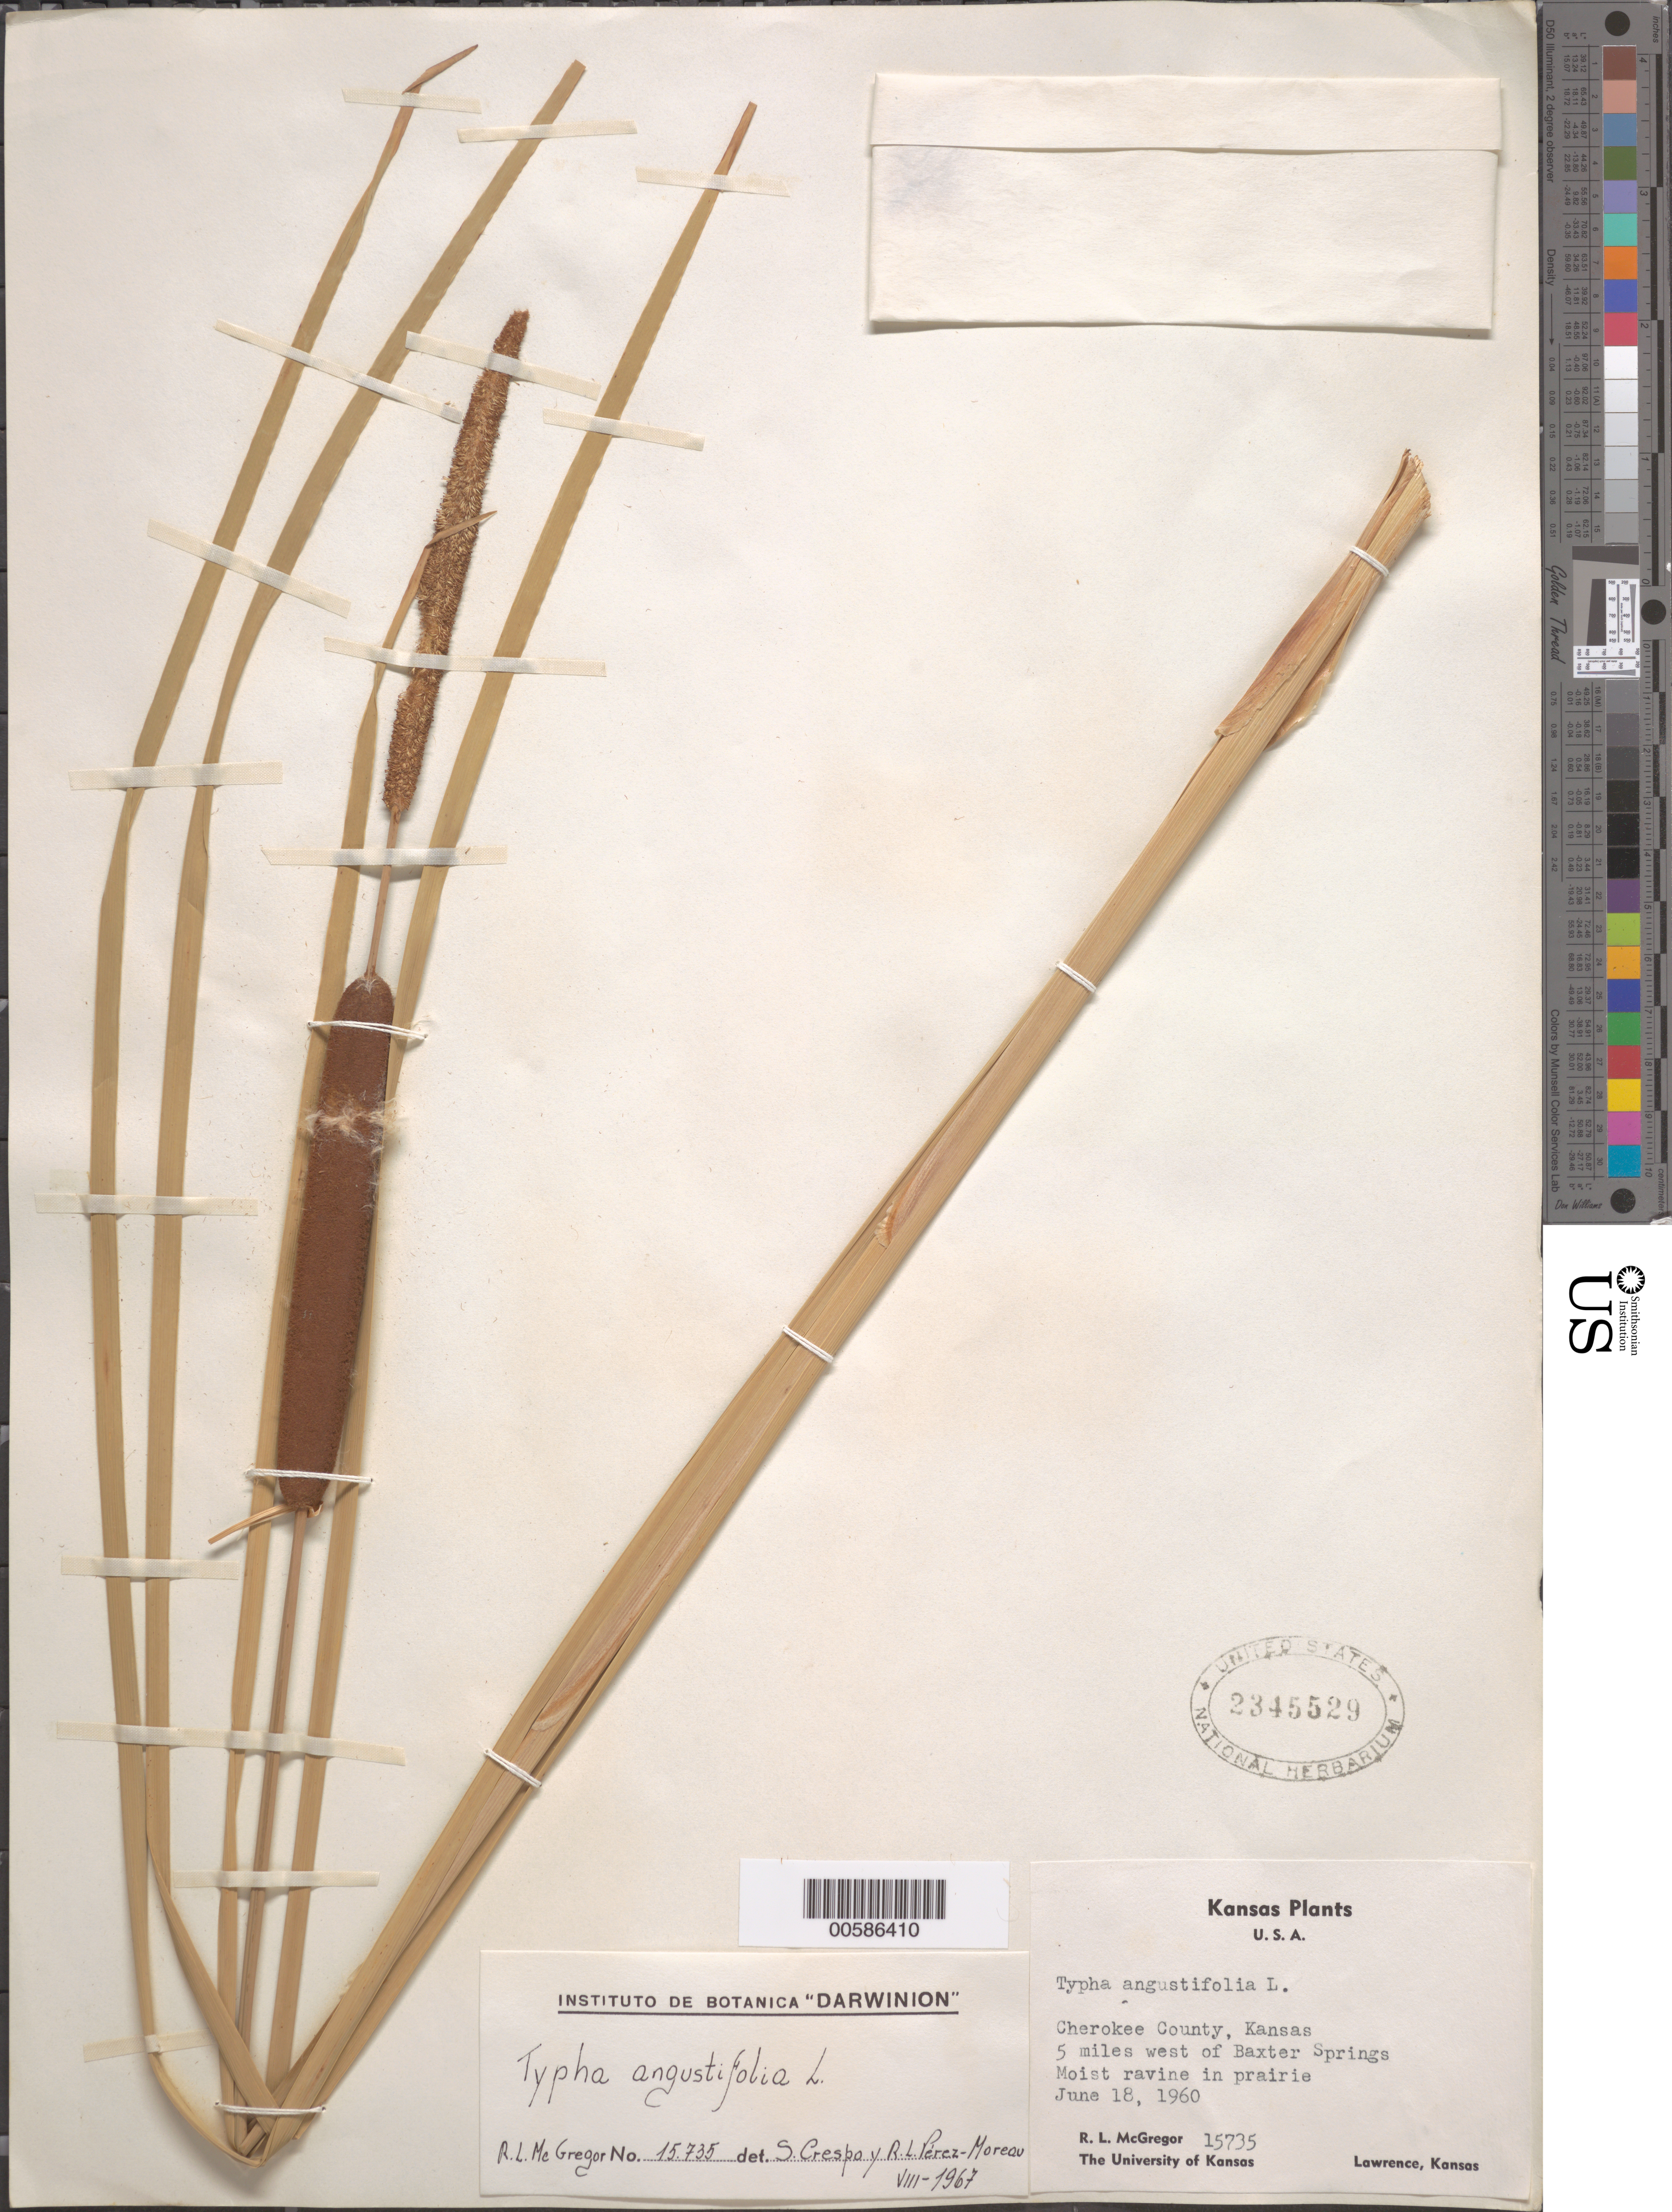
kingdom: Plantae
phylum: Tracheophyta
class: Liliopsida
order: Poales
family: Typhaceae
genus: Typha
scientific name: Typha angustifolia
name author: L.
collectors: R. McGregor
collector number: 15735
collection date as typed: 18 Jun 1960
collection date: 1960-06-18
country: United States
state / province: Kansas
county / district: Cherokee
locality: W of Baxter Springs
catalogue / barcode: US 2345529